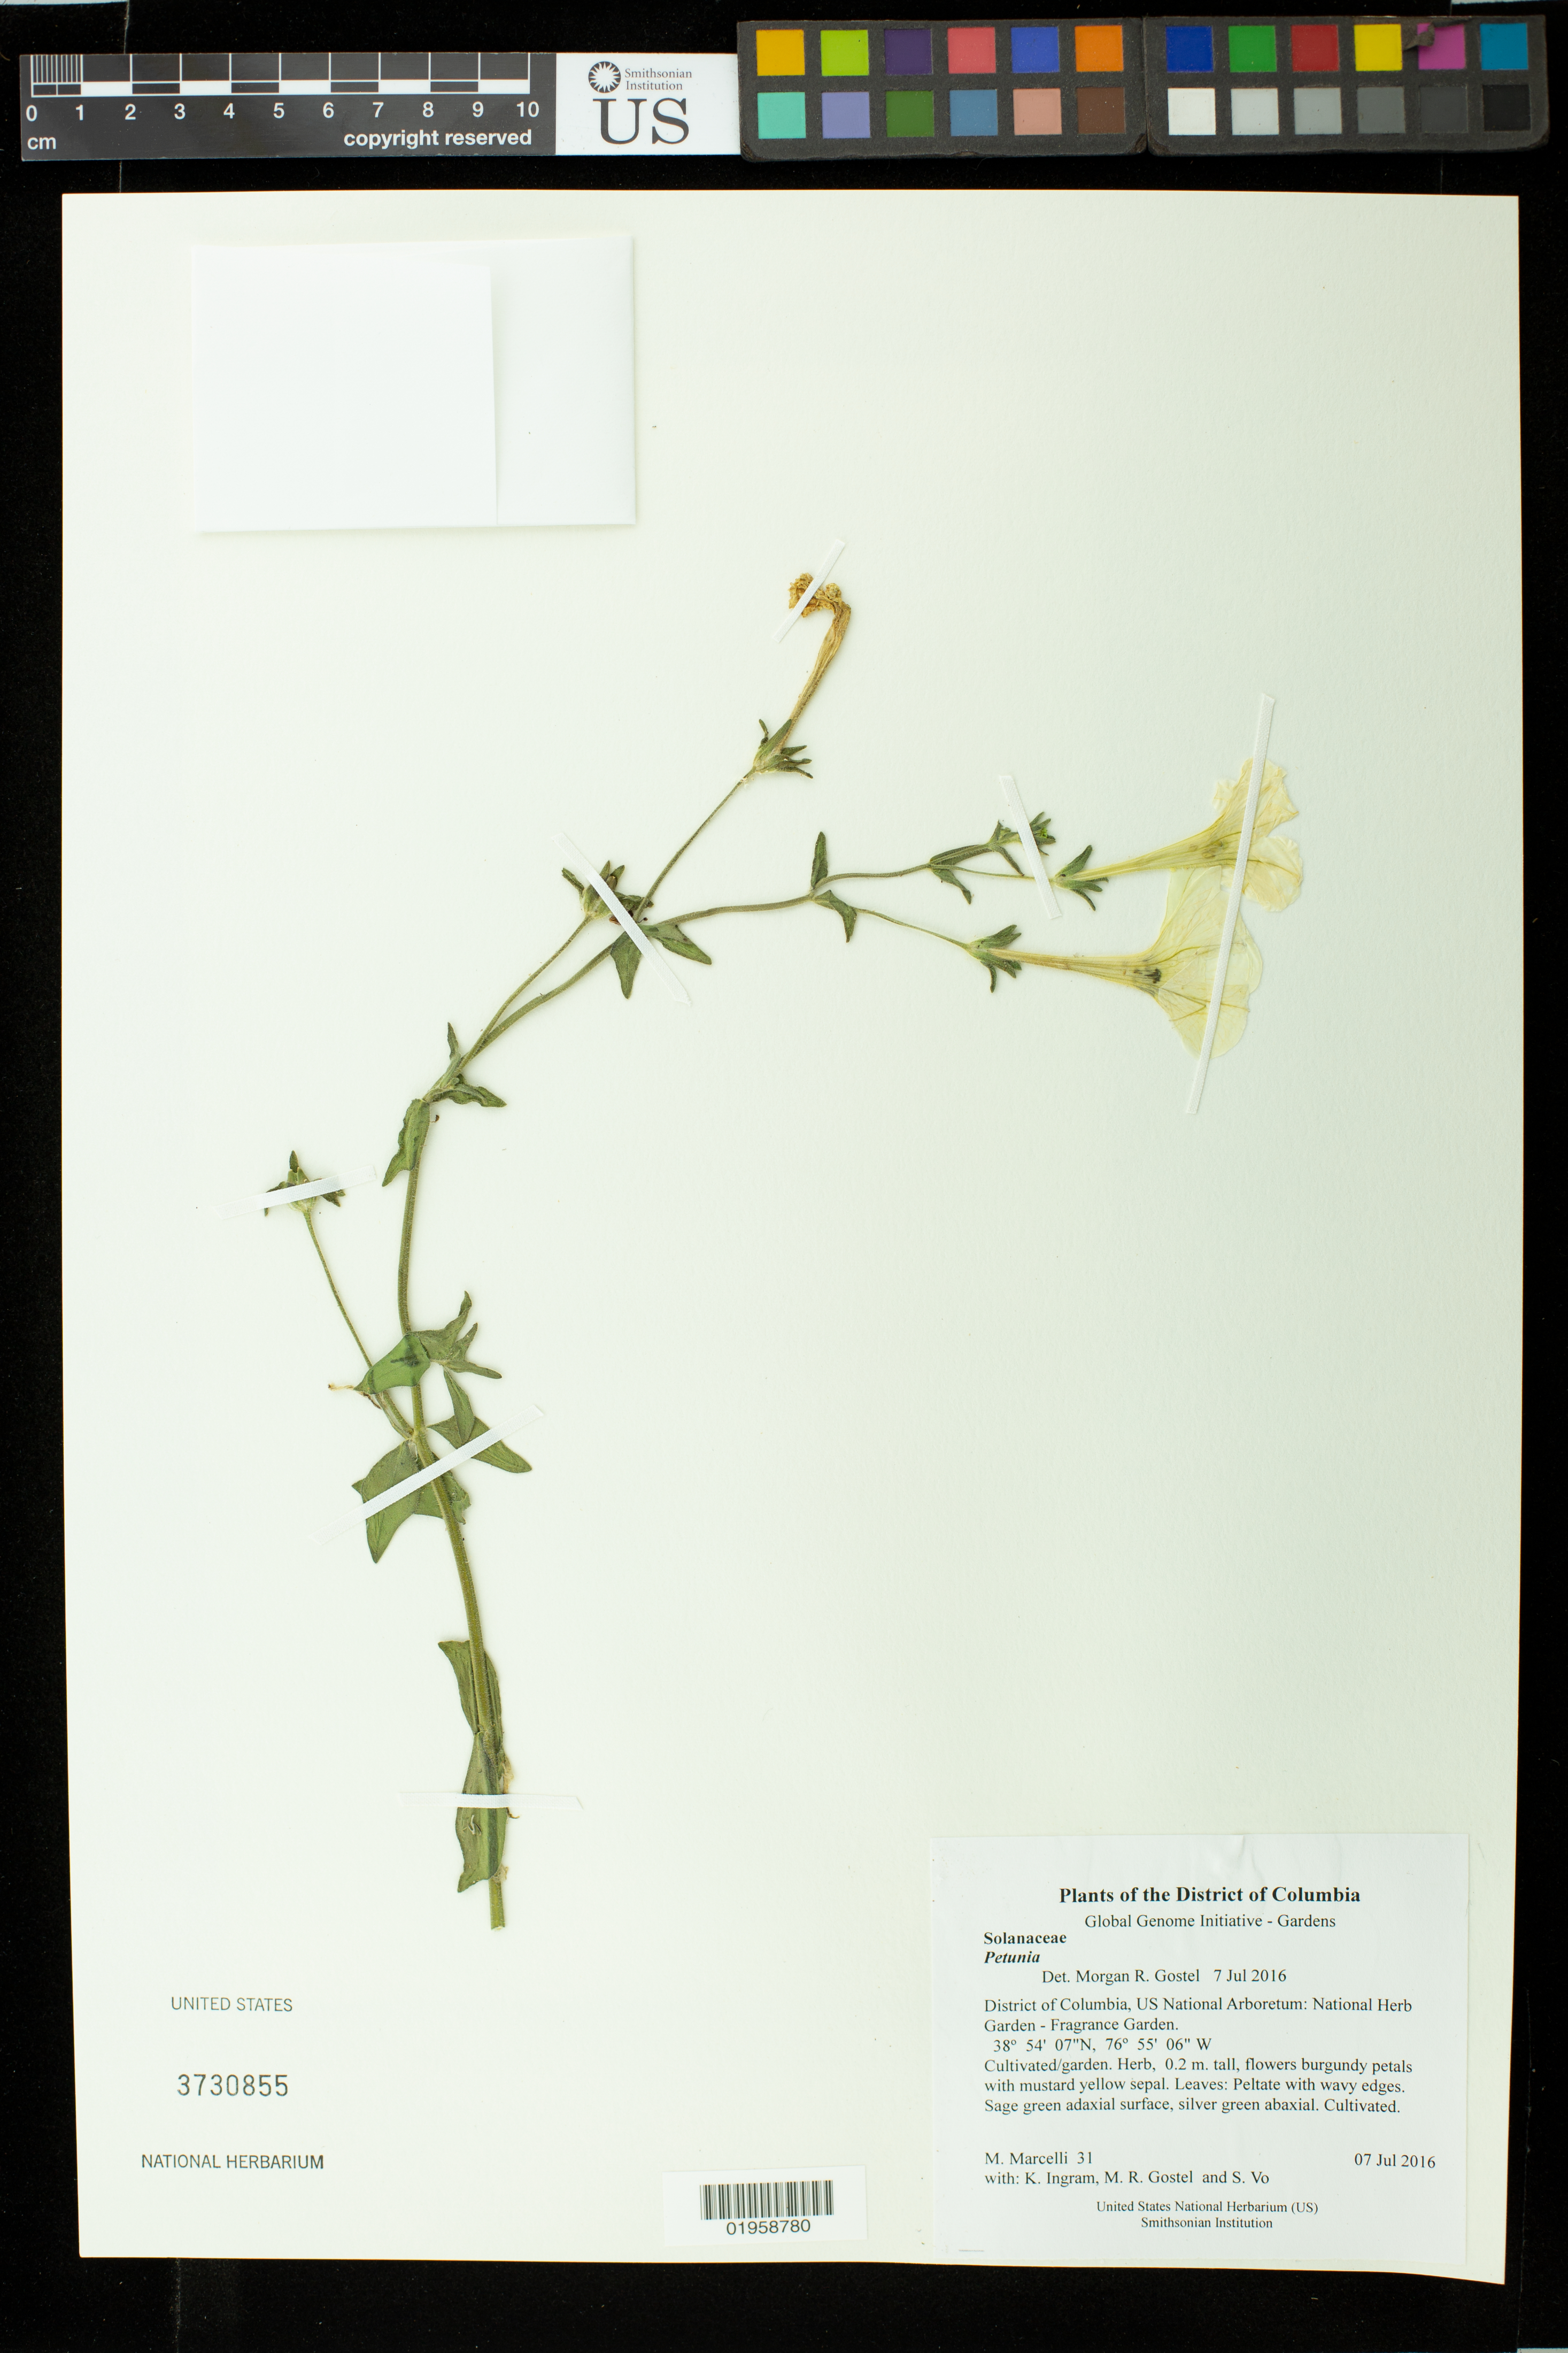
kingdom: Plantae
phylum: Tracheophyta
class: Magnoliopsida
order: Solanales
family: Solanaceae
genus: Petunia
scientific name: Petunia sp.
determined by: Gostel, Morgan R., (BRIT), Botanical Research Institute of Texas (UNITED STATES)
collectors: M. Marcelli, K. S. Ingram, M. R. Gostel & S. Vo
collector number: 31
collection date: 2016-07-07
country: United States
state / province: District of Columbia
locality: US National Arboretum: National Herb Garden - Fragrance Garden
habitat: Cultivated/garden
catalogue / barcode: US 3730855